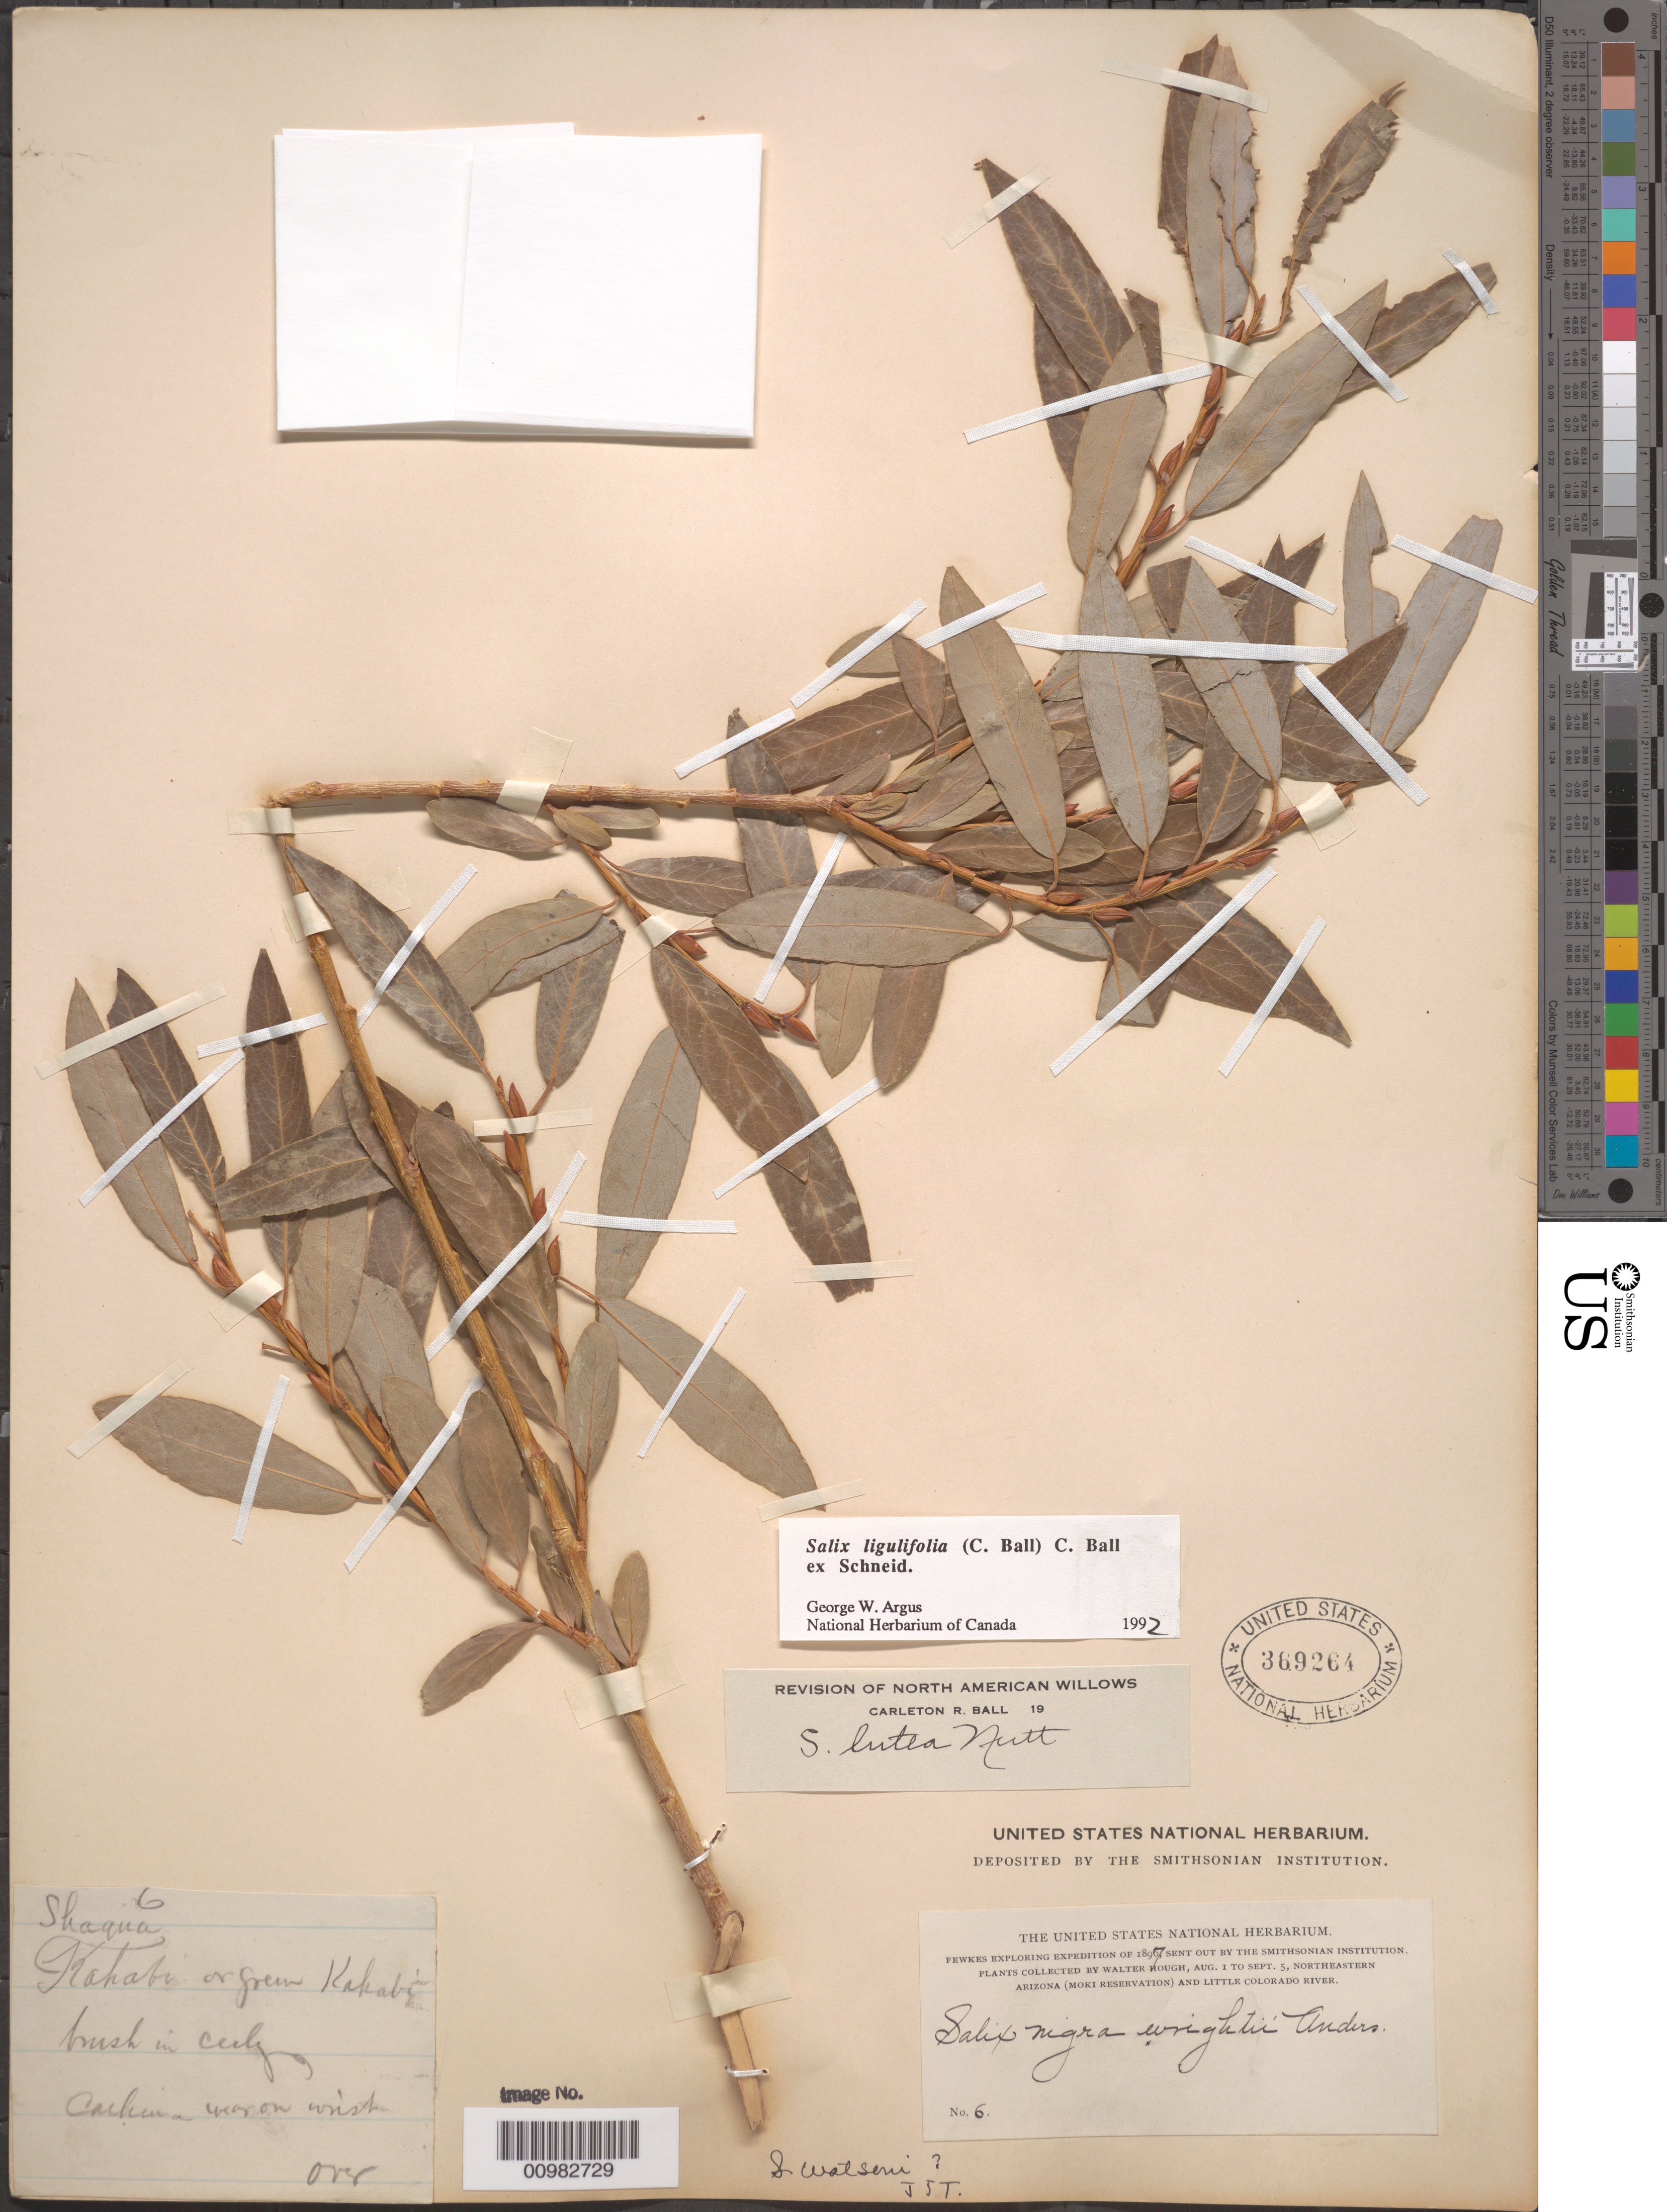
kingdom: Plantae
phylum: Tracheophyta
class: Magnoliopsida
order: Malpighiales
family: Salicaceae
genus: Salix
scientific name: Salix ligulifolia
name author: (C.R. Ball) C.R. Ball ex C.K. Schneid.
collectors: W. Hough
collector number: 6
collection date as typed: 01 Aug 1897 to 05 Sep 1897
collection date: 1897-08-01/1897-09-05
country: United States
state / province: Arizona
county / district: Apache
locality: Northeastern Arizona (Moki Reservation) and Little Colorado River. Fewkes exploring Expedition.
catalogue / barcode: US 369264